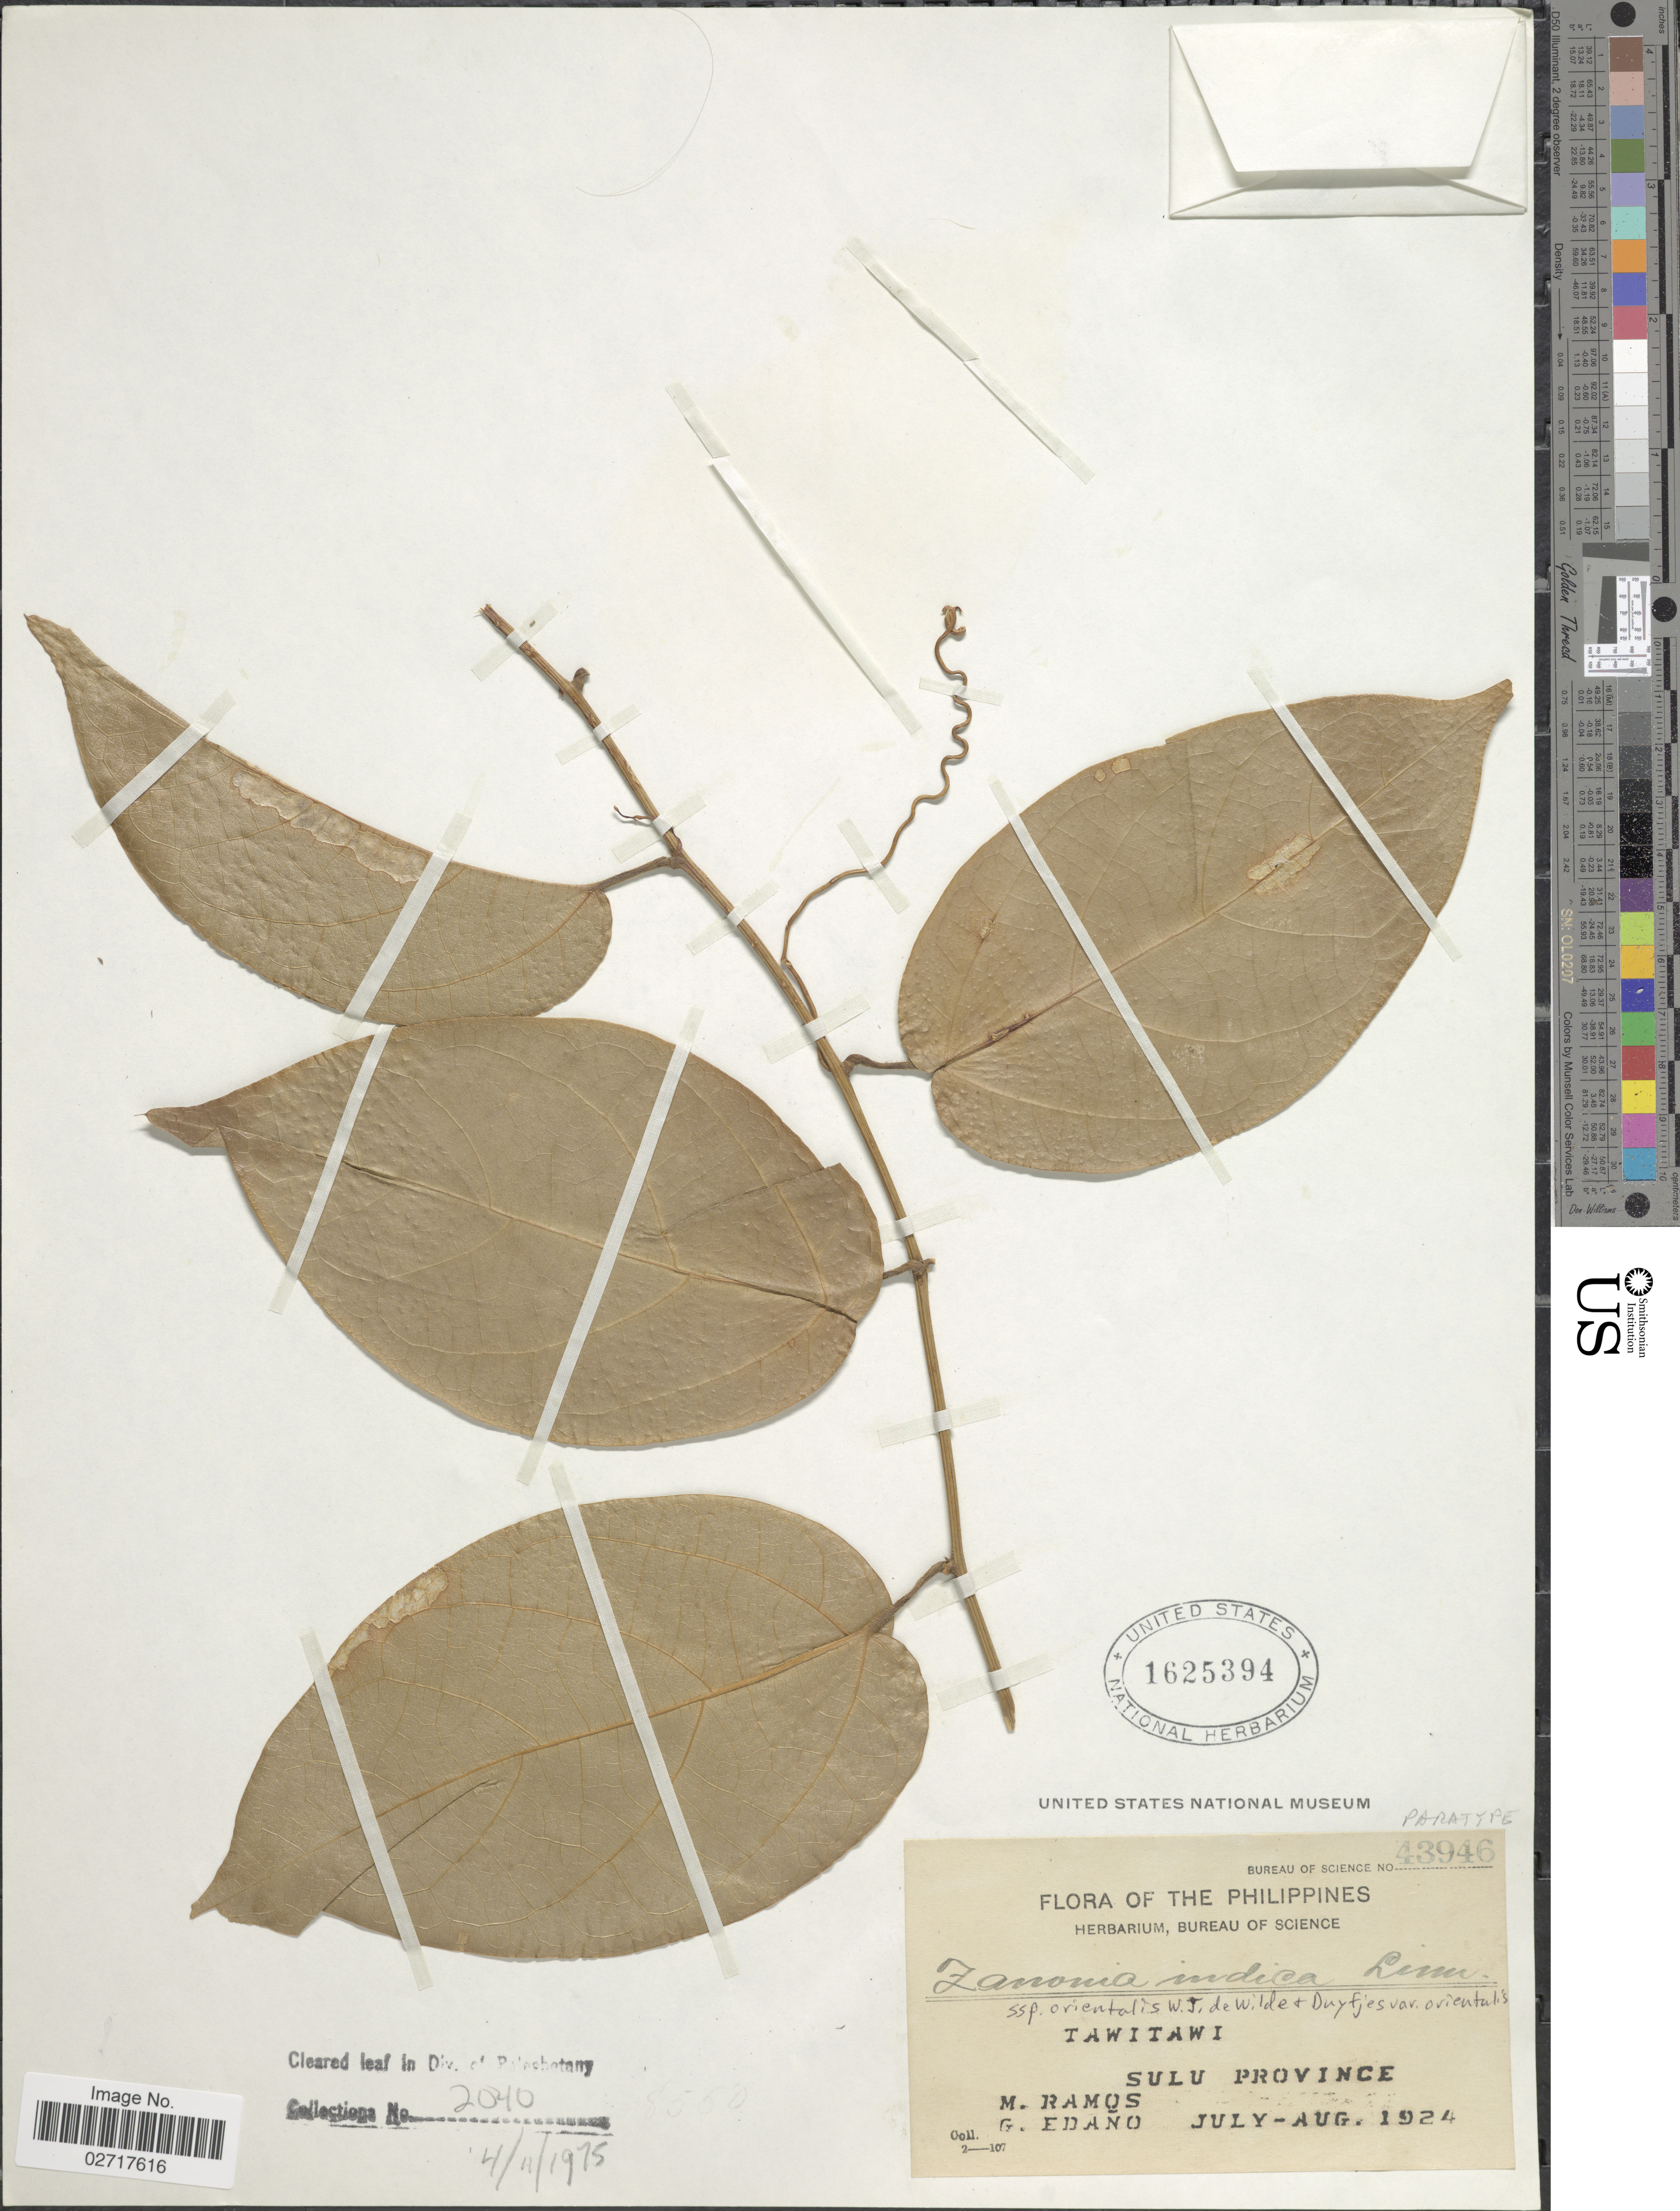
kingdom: Plantae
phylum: Tracheophyta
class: Magnoliopsida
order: Cucurbitales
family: Cucurbitaceae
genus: Zanonia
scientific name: Zanonia indica subsp. orientalis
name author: W.J. de Wilde & Duyfjes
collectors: M. Ramos & G. Edaño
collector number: Bureau of Science 43946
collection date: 1924-07/1924-08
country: Philippines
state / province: Muslim Mindanao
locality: Tawitawi, Sulu Province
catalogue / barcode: US 1625394